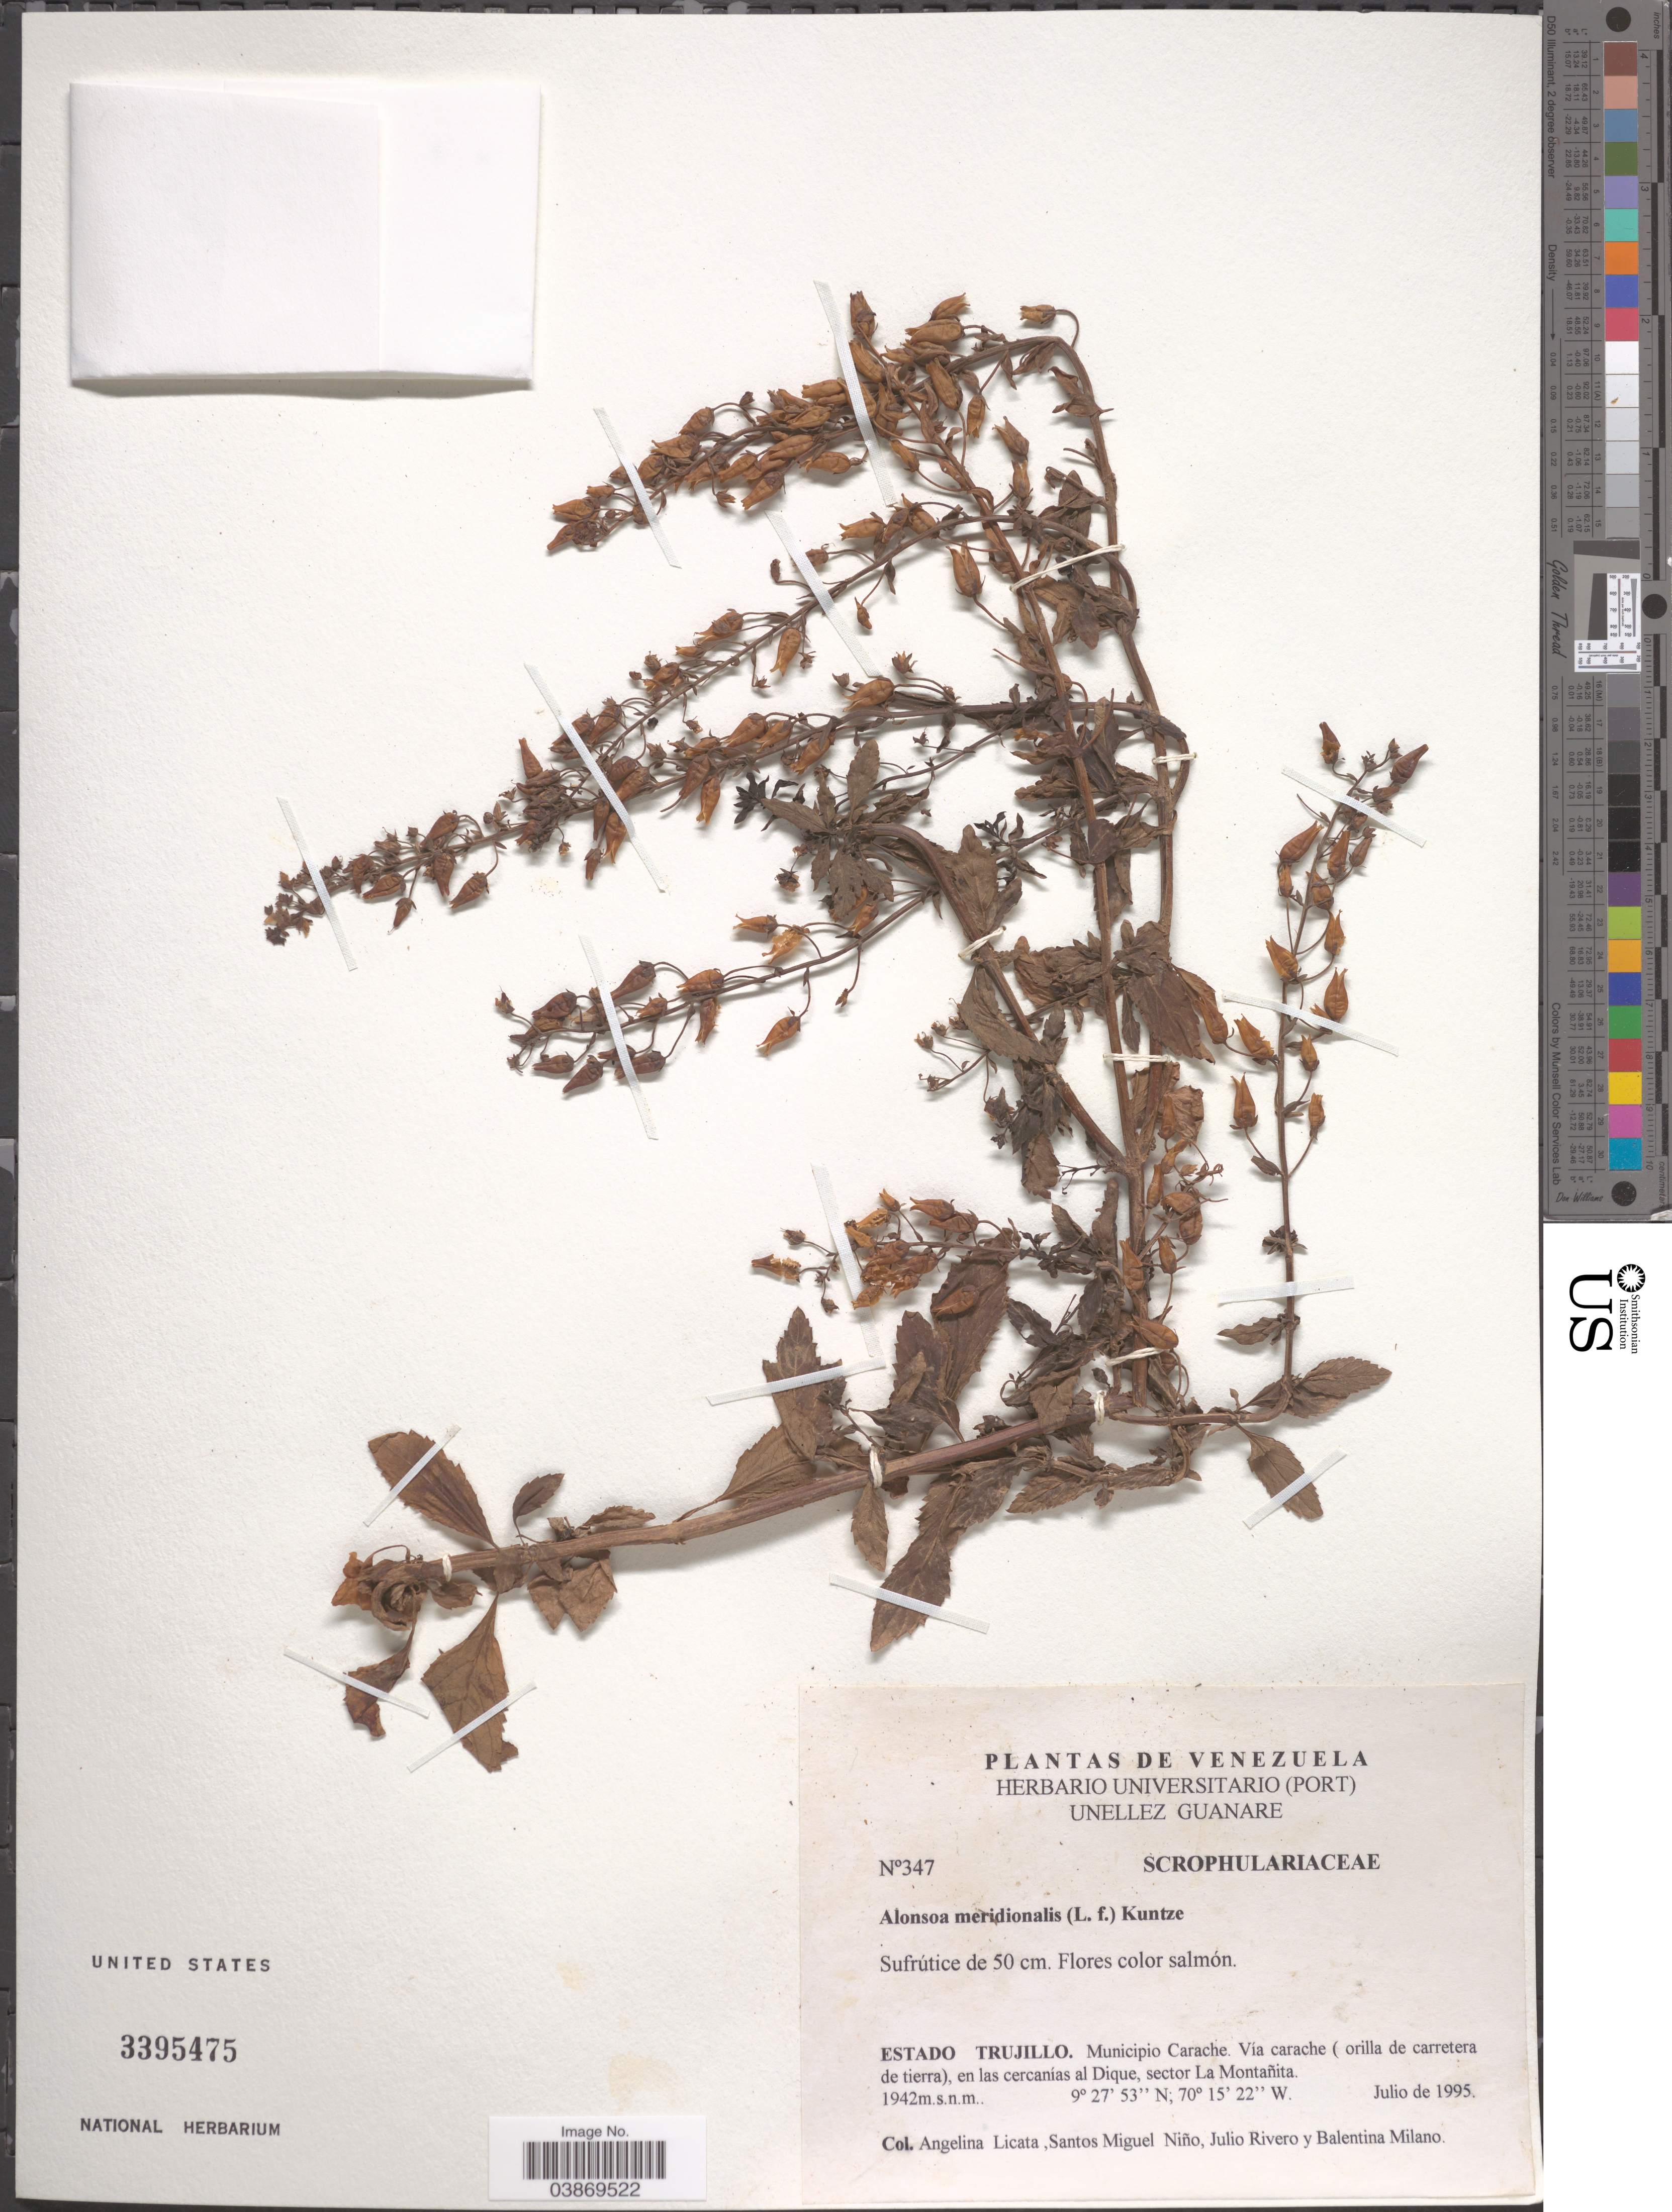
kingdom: Plantae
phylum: Tracheophyta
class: Magnoliopsida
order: Lamiales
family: Scrophulariaceae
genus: Alonsoa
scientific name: Alonsoa meridionalis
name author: (L. f.) Kuntze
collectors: A. Licata, S. M. Niño, J. Rivero & B. Milano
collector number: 347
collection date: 1995-07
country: Venezuela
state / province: Trujillo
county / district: Carache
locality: Vía carache (orilla de carretera de tierra), en las cercanías al Dique, sector La Montañita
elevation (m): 1942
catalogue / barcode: US 3395475